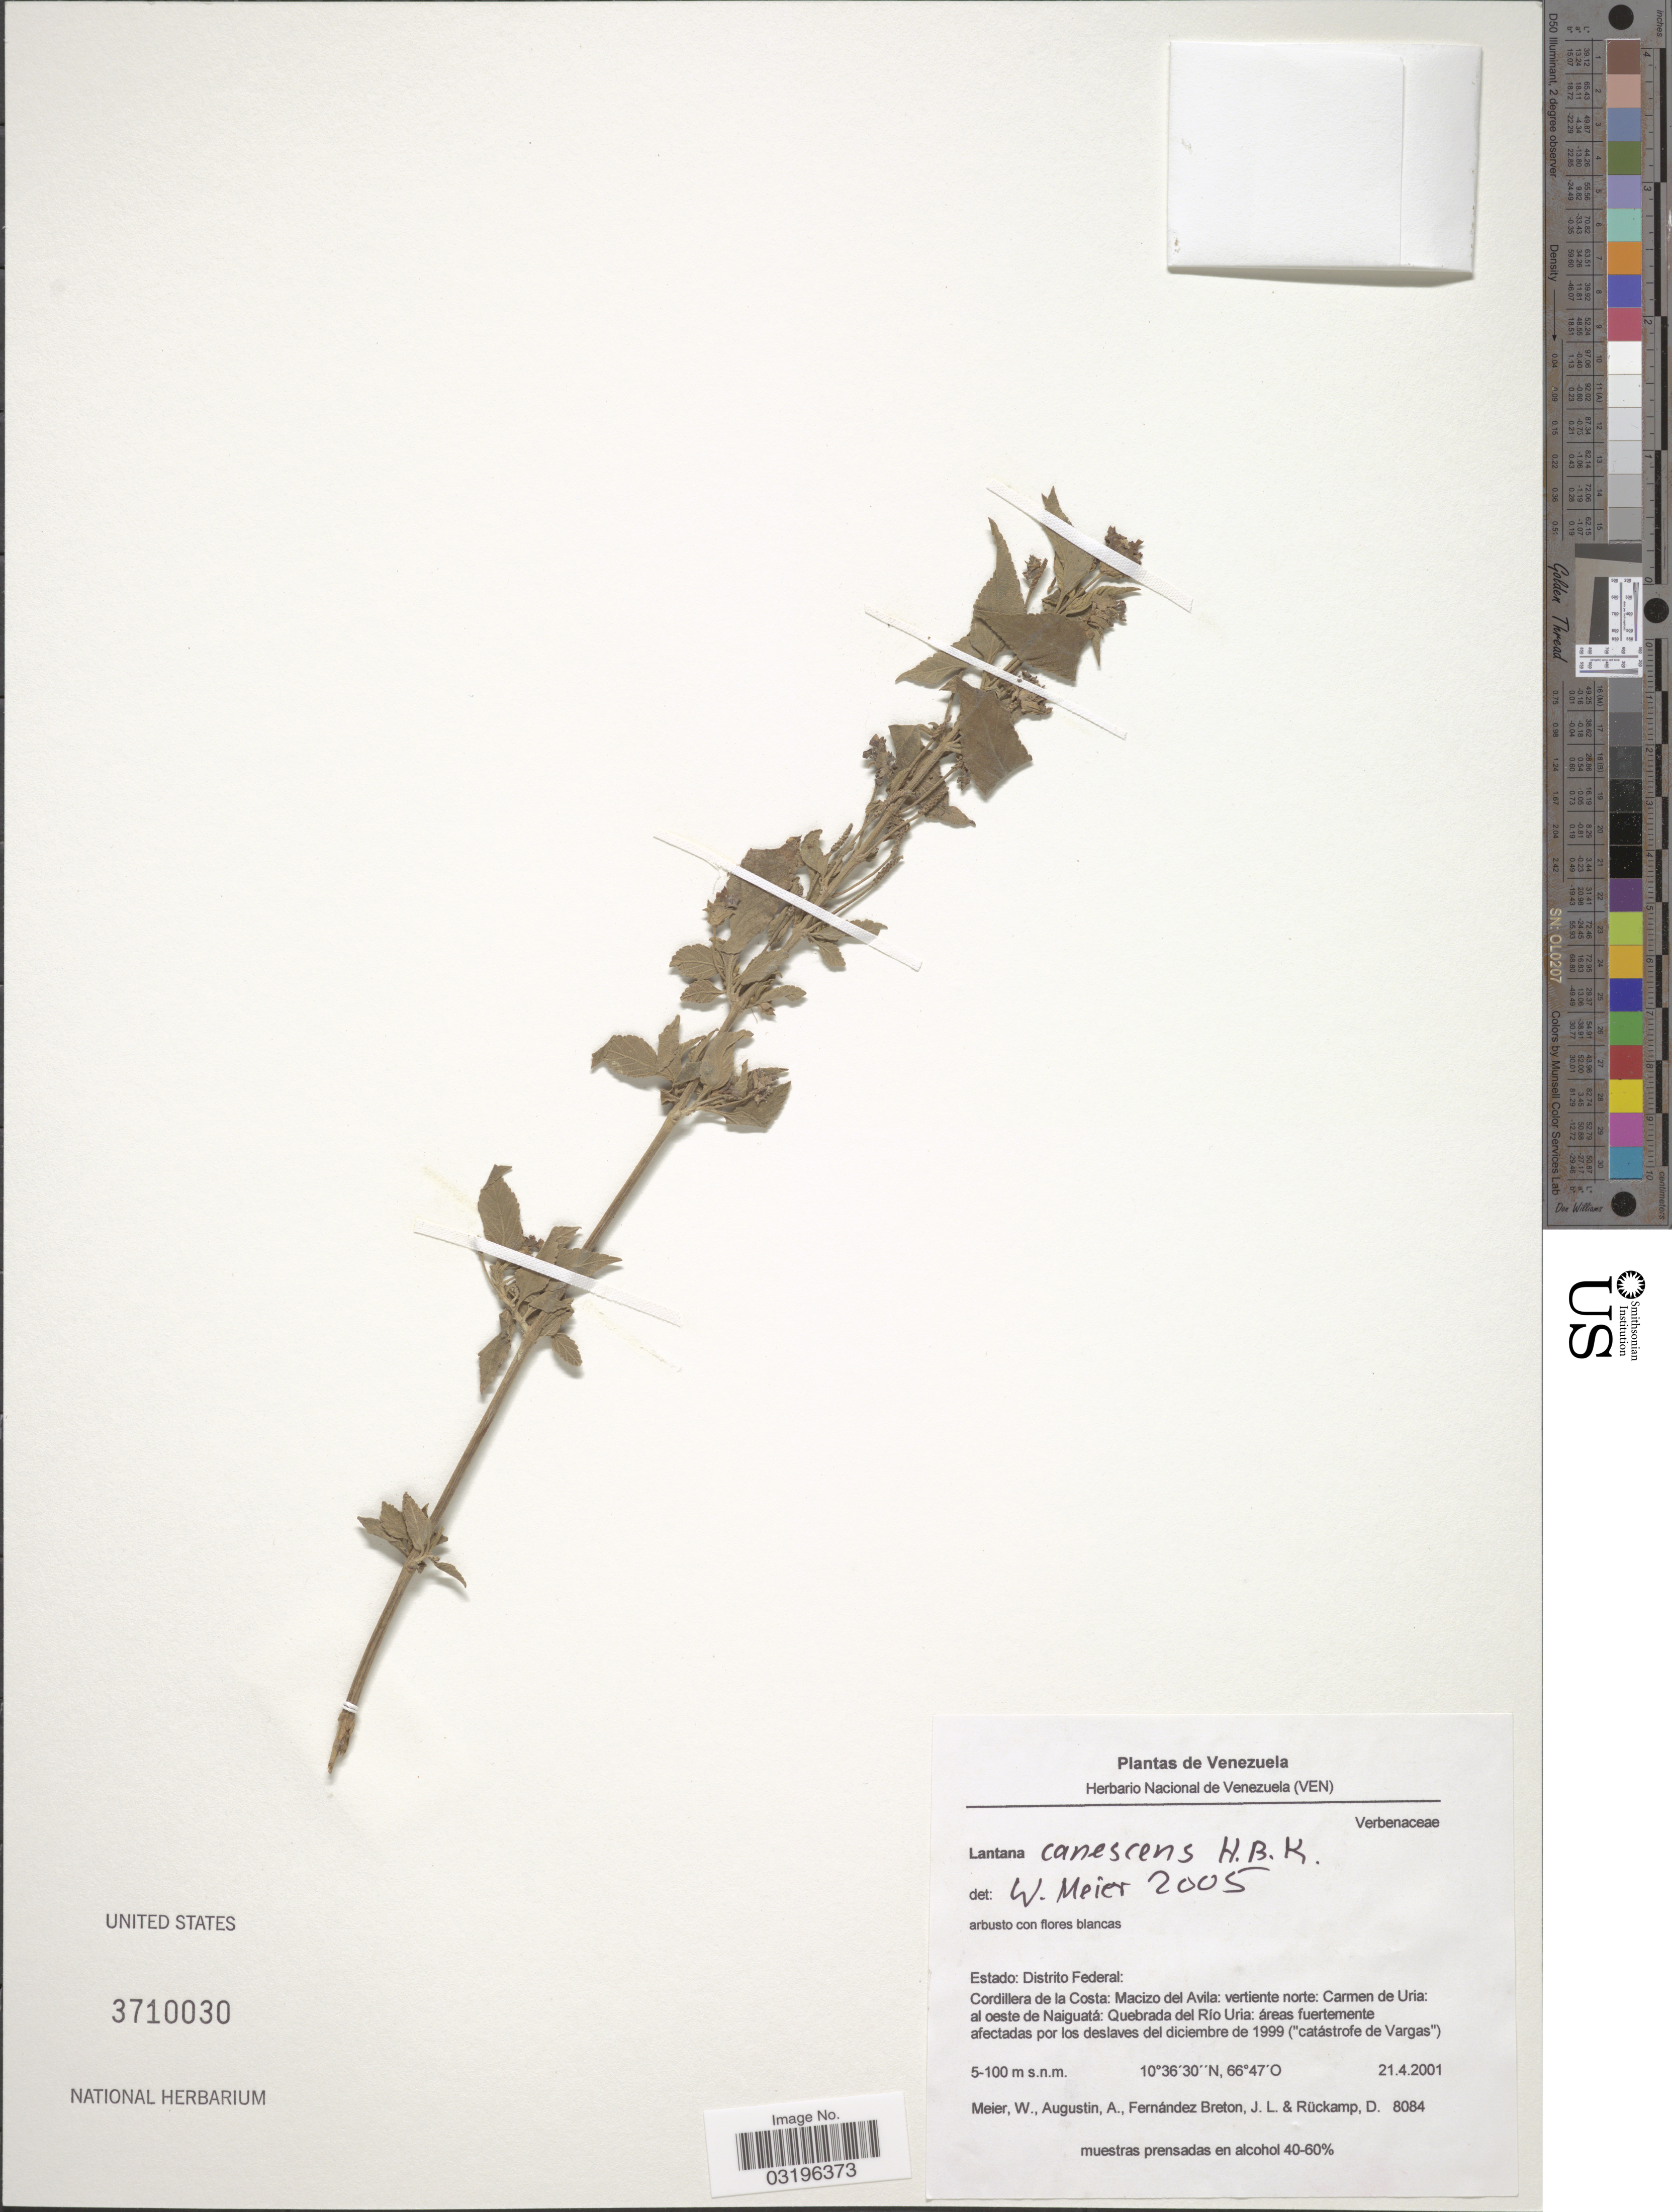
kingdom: Plantae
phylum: Tracheophyta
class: Magnoliopsida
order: Lamiales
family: Verbenaceae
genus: Lantana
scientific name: Lantana canescens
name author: Kunth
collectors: W. Meier, A. Augustin, J. Fernandez Breton & D. Ruckamp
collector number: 8084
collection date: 2001-04-21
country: Venezuela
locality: Distrito Federal: Cordillera de la Costa: Macizo del Avila: vertiente norte: Carmen de Uria: al oeste de Naiguatá: Quebrada del Río Uria: áreas fuertemente afectadas por los deslaves del diciembre de 1999.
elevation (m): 5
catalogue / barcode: US 3710030